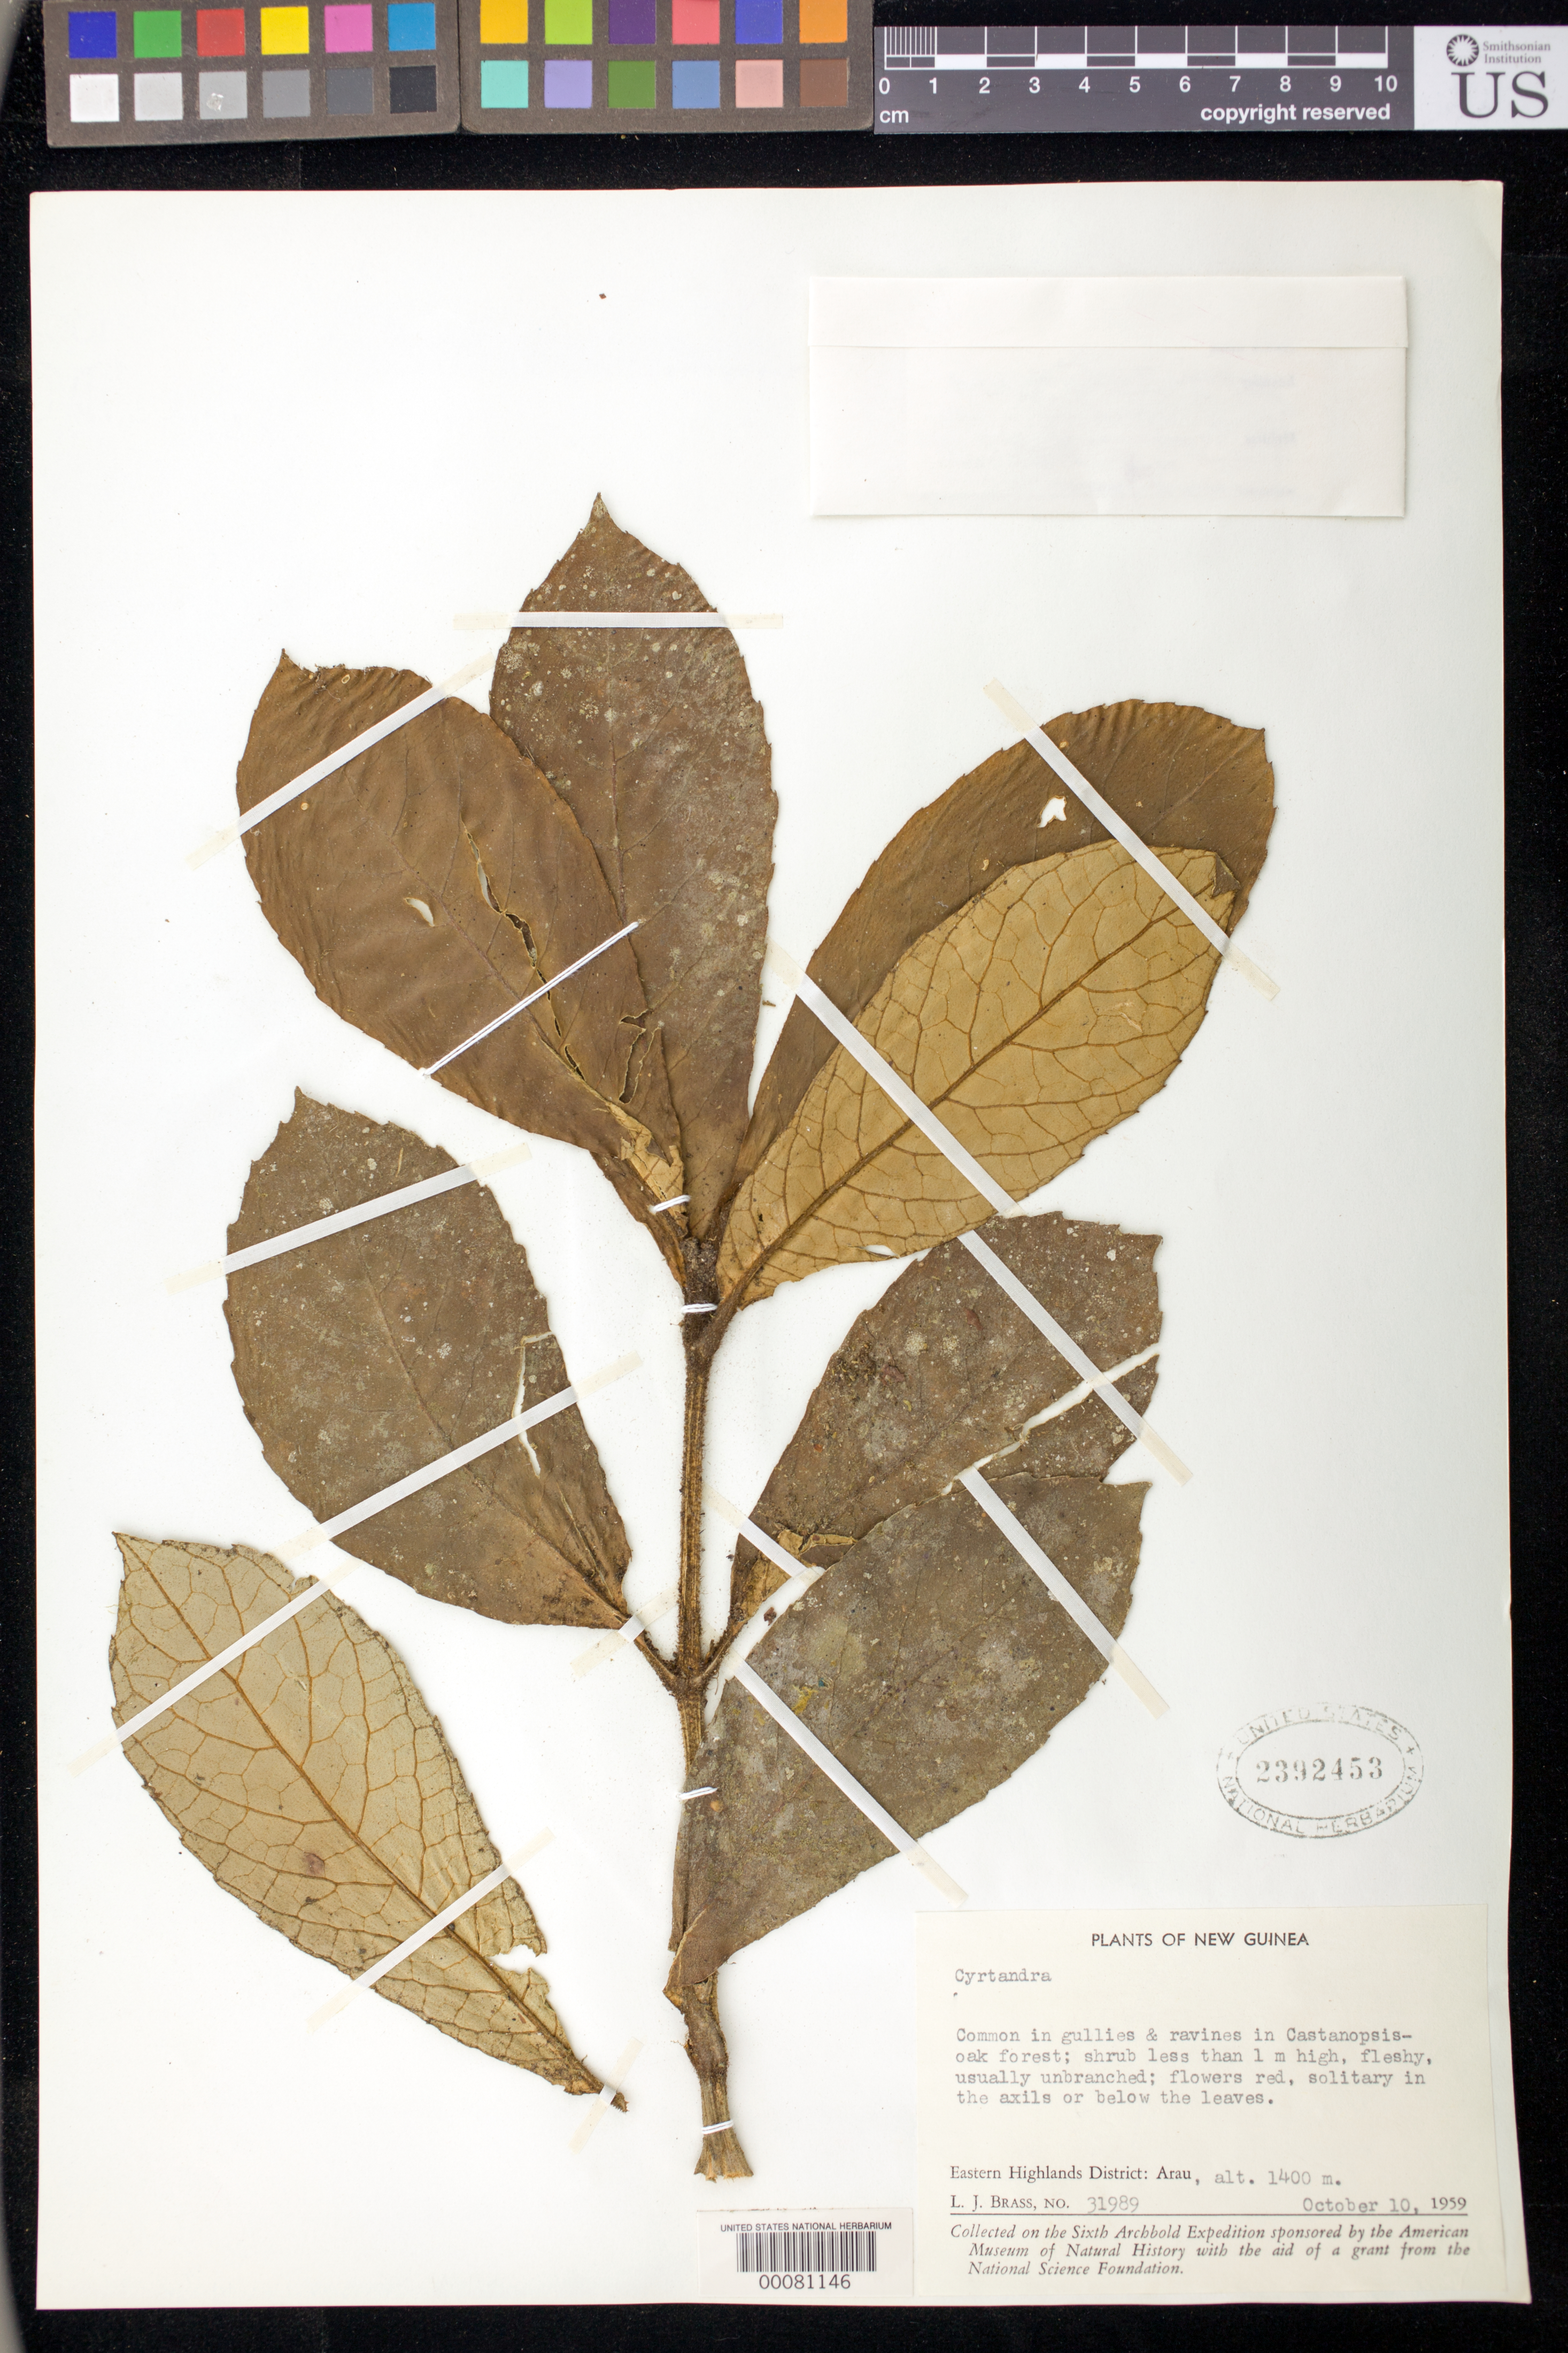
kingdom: Plantae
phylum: Tracheophyta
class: Magnoliopsida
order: Lamiales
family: Gesneriaceae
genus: Cyrtandra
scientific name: Cyrtandra sp.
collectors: L. J. Brass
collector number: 31989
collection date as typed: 10 Oct 1959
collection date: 1959-10-10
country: Papua New Guinea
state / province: Eastern Highlands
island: New Guinea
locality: Eastern highlands dist., Arau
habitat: Common in gullies & ravines in castanopsis-oak forest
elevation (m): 1400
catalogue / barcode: US 2392453